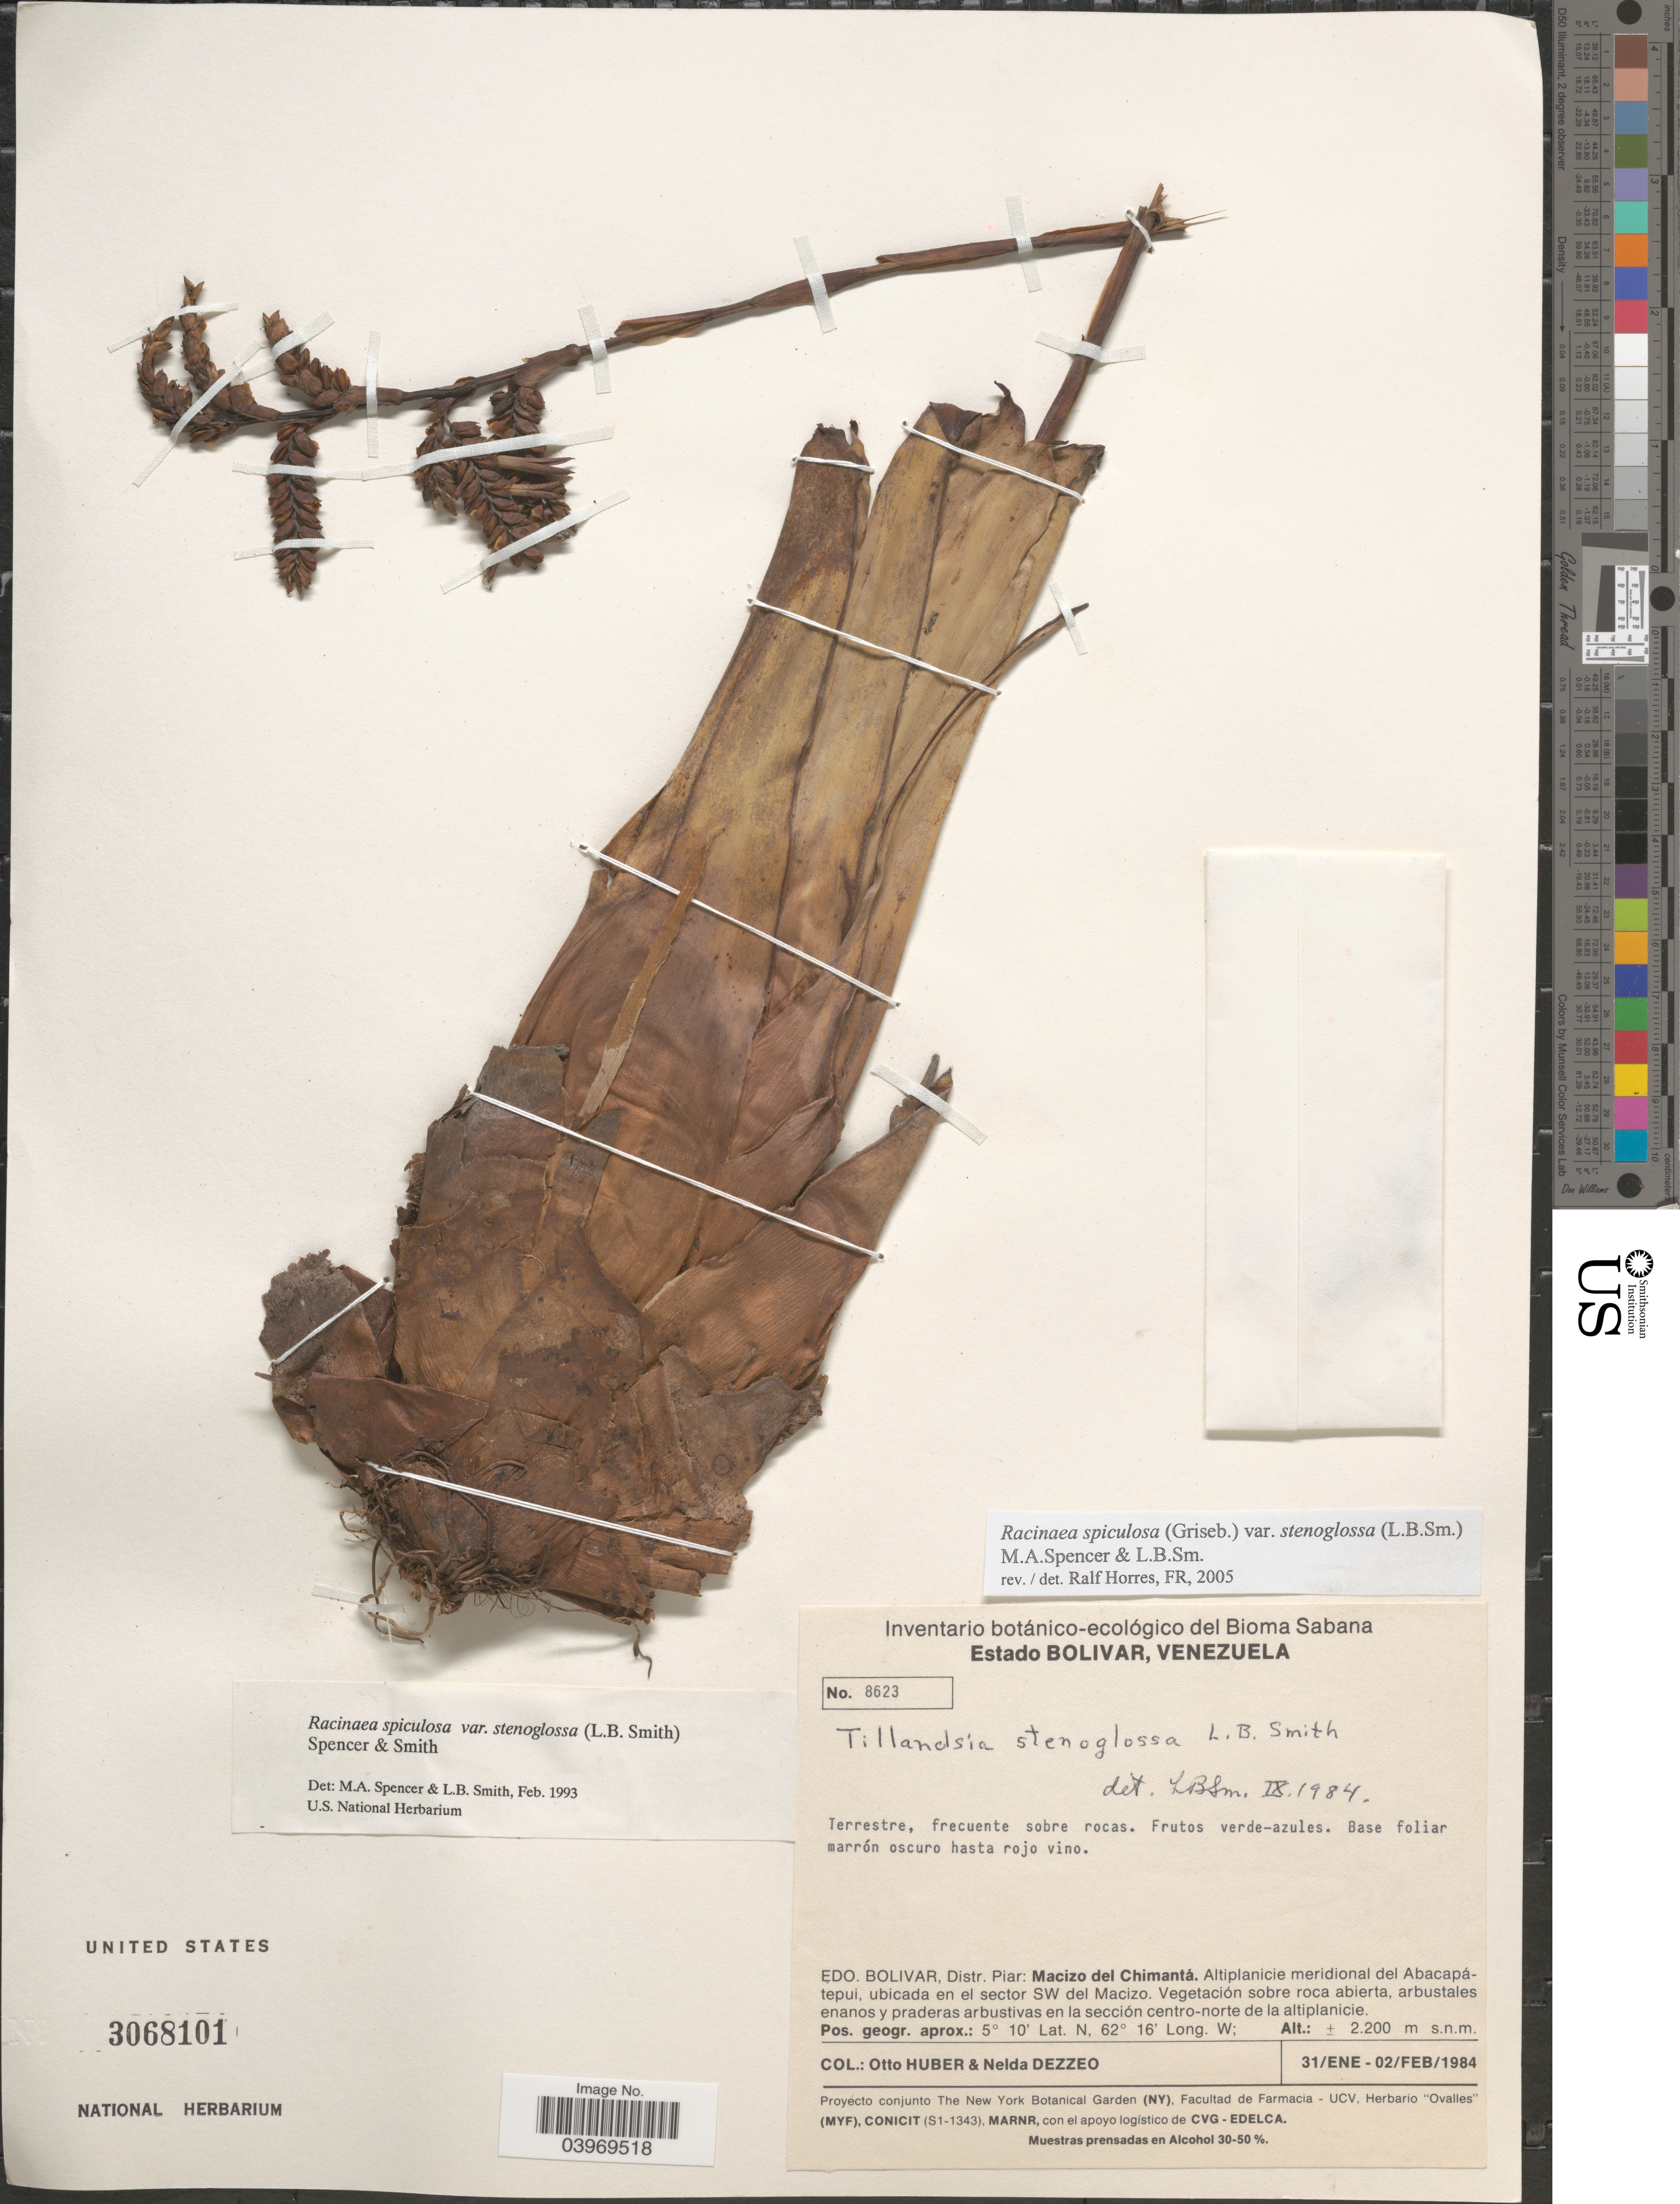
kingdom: Plantae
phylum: Tracheophyta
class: Liliopsida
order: Poales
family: Bromeliaceae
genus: Racinaea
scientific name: Racinaea spiculosa var. stenoglossa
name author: (L.B. Sm.) M.A. Spencer & L.B. Sm.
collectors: O. Huber & N. Dezzeo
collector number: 8623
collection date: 1984-01-31/1984-02-02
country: Venezuela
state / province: Bolivar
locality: Distr. Piar: Macizo del Chimantá. Altiplanicie meridional del Abacapátepui, ubicada en el sector SW del Macizo.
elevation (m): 2200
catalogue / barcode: US 3068101